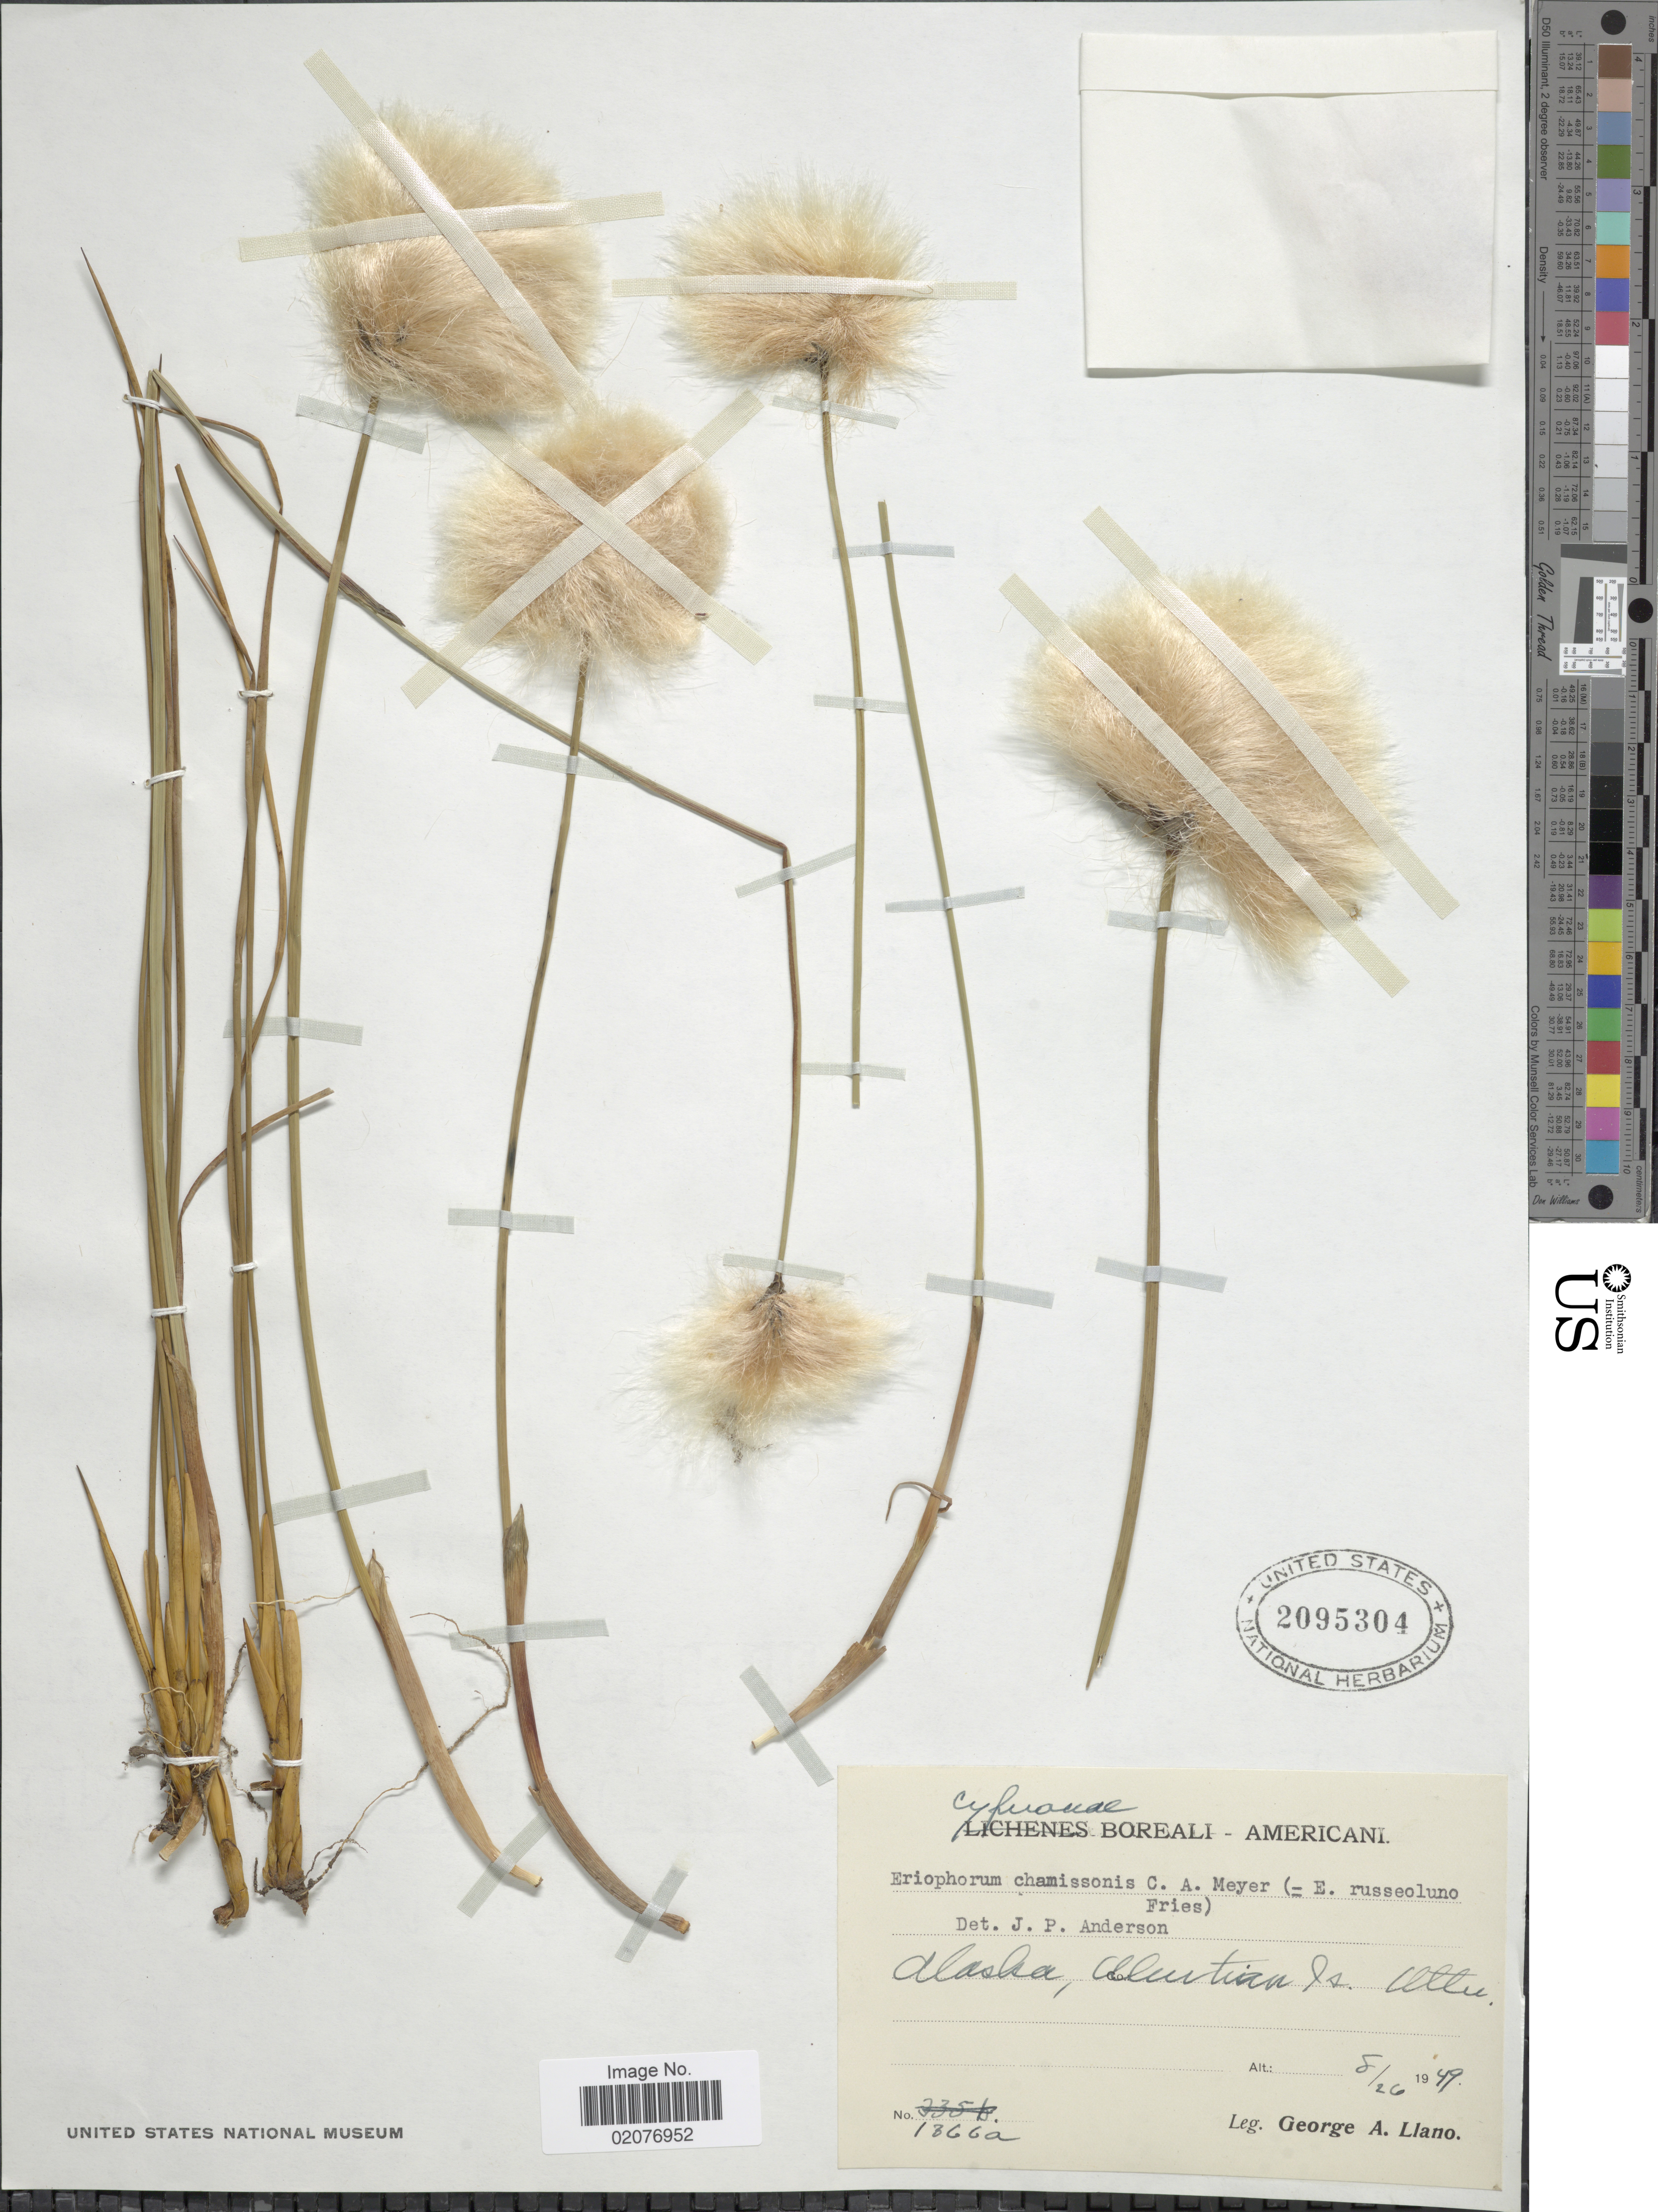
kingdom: Plantae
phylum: Tracheophyta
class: Liliopsida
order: Poales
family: Cyperaceae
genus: Eriophorum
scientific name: Eriophorum chamissonis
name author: C.A. Mey.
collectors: G. Llano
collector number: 1366a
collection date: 1949-08-26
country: United States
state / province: Alaska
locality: Alluetia Is. Attu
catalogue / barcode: US 2095304